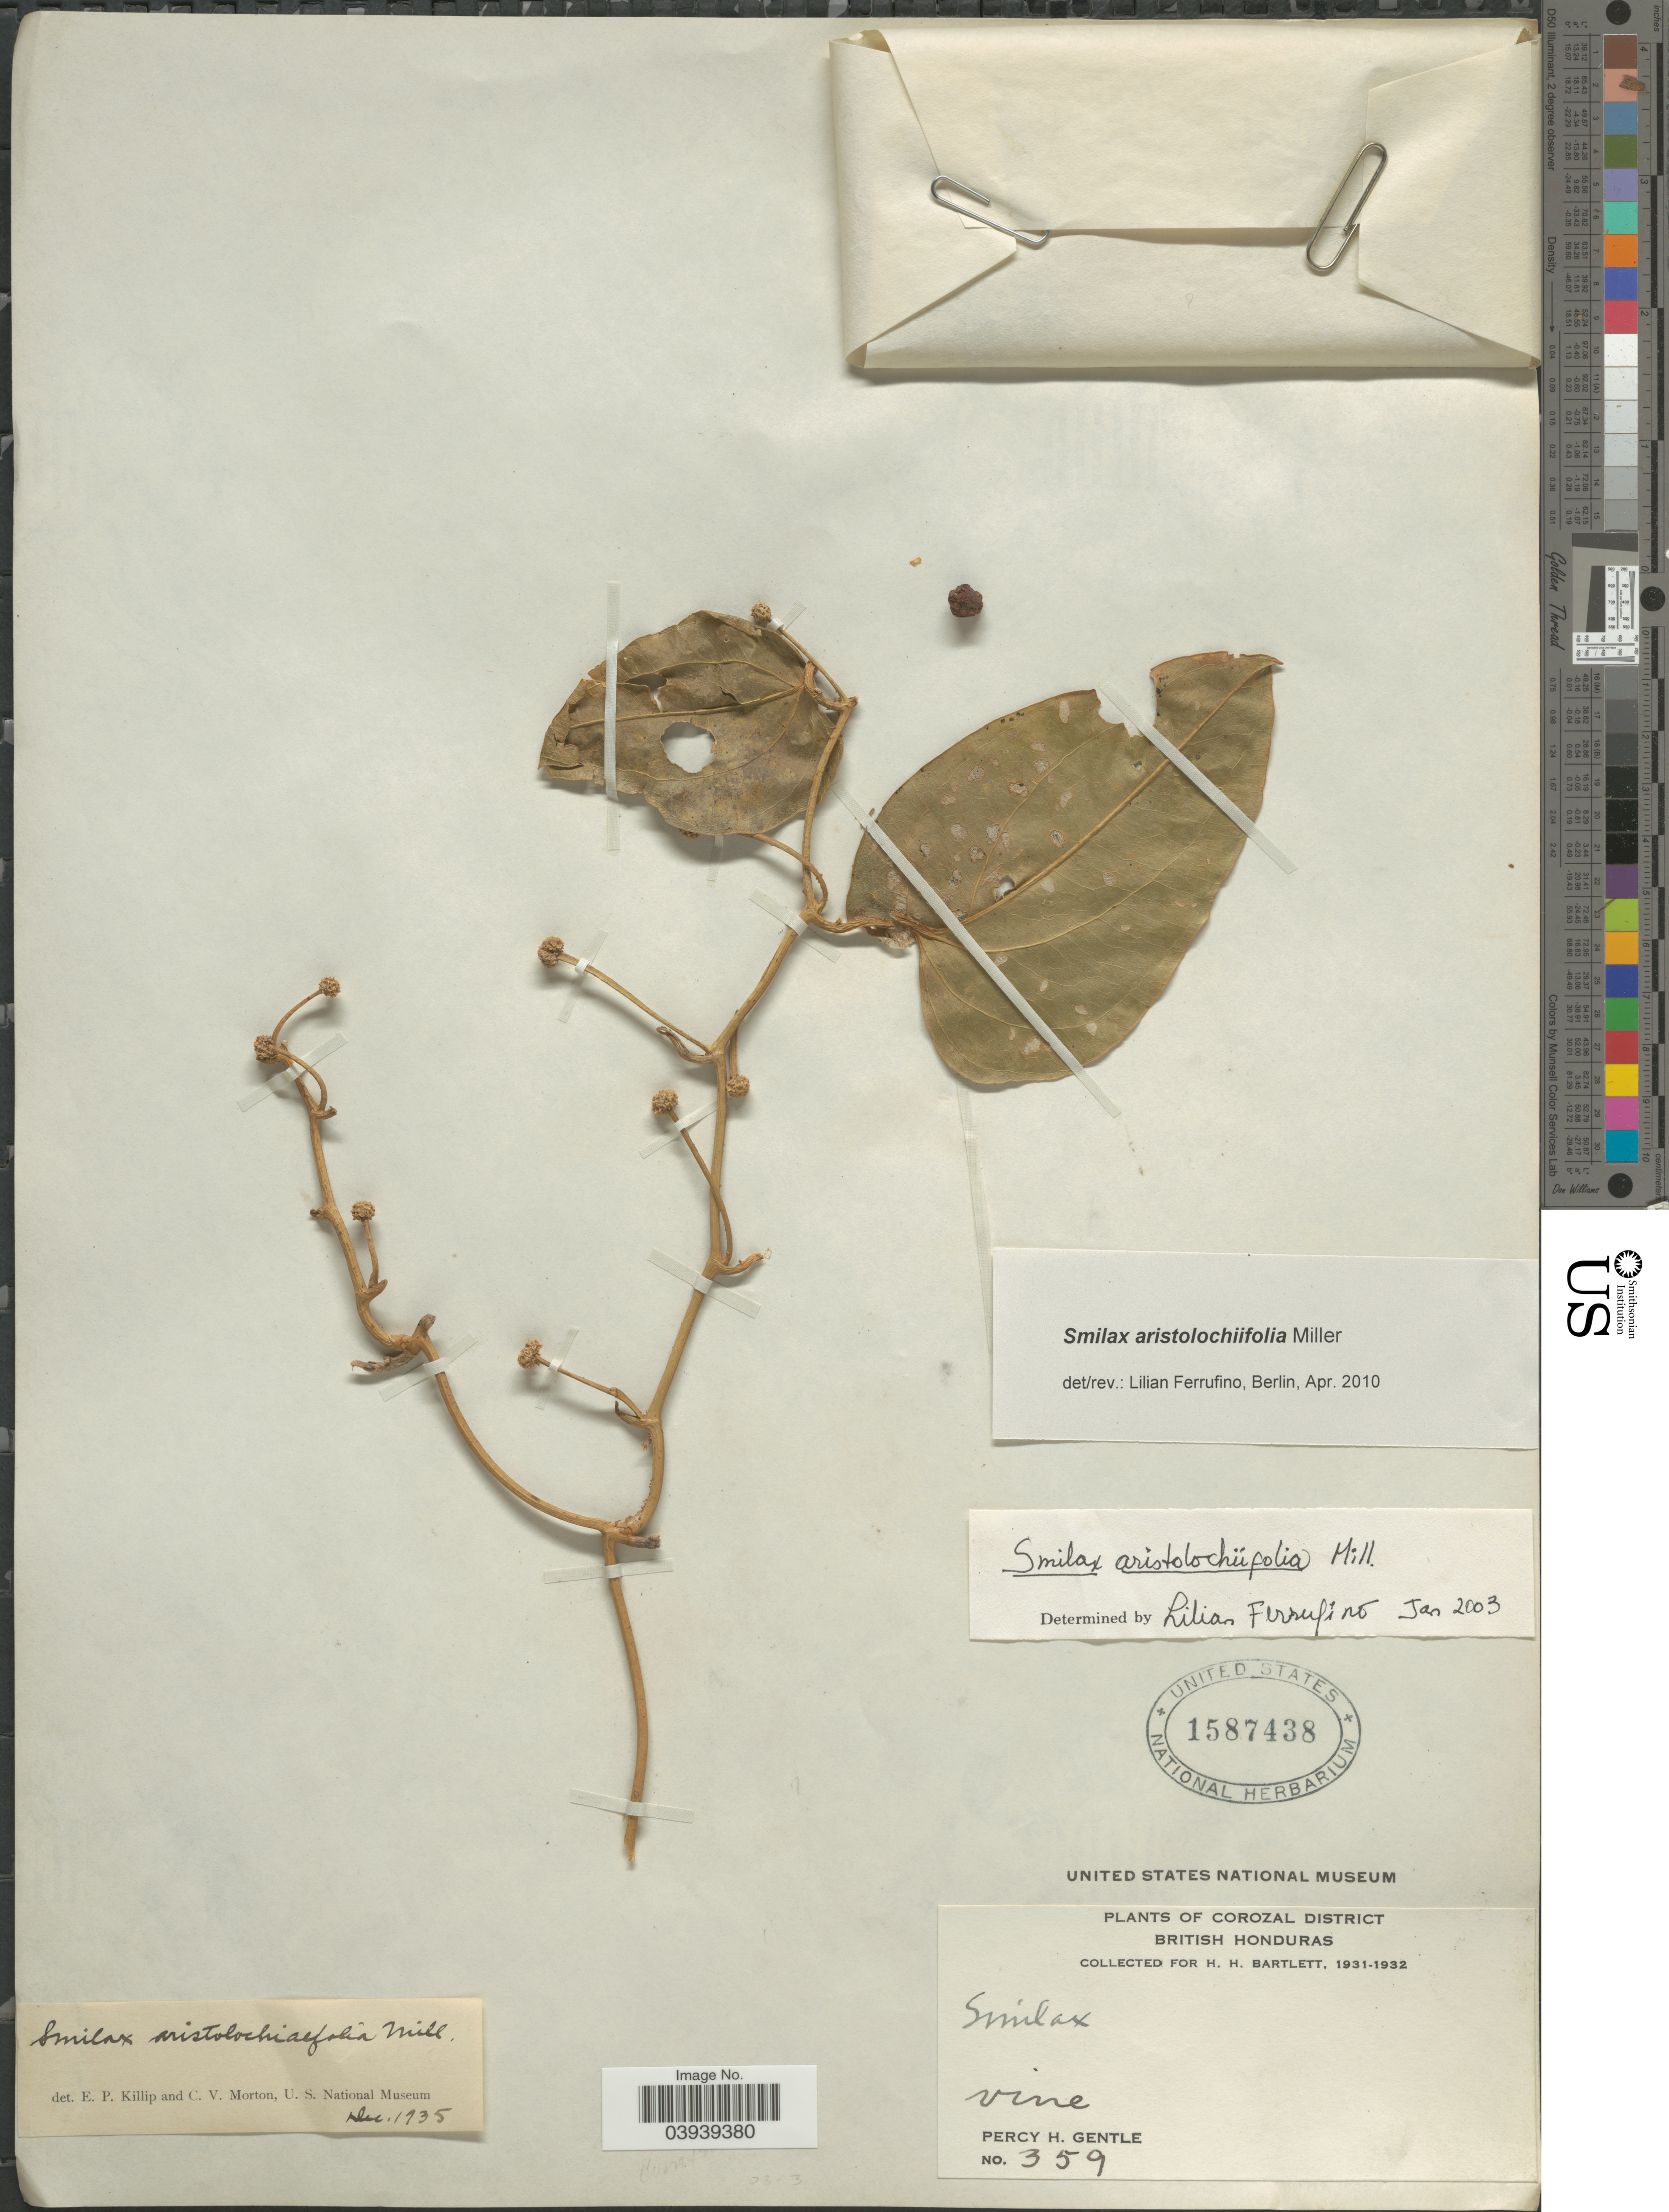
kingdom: Plantae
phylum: Tracheophyta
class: Liliopsida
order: Liliales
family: Smilacaceae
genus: Smilax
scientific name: Smilax aristolochiifolia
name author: Mill.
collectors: P. H. Gentle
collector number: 359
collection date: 1931/1932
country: Belize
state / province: Corozal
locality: Corozal District. British Honduras.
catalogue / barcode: US 1587438